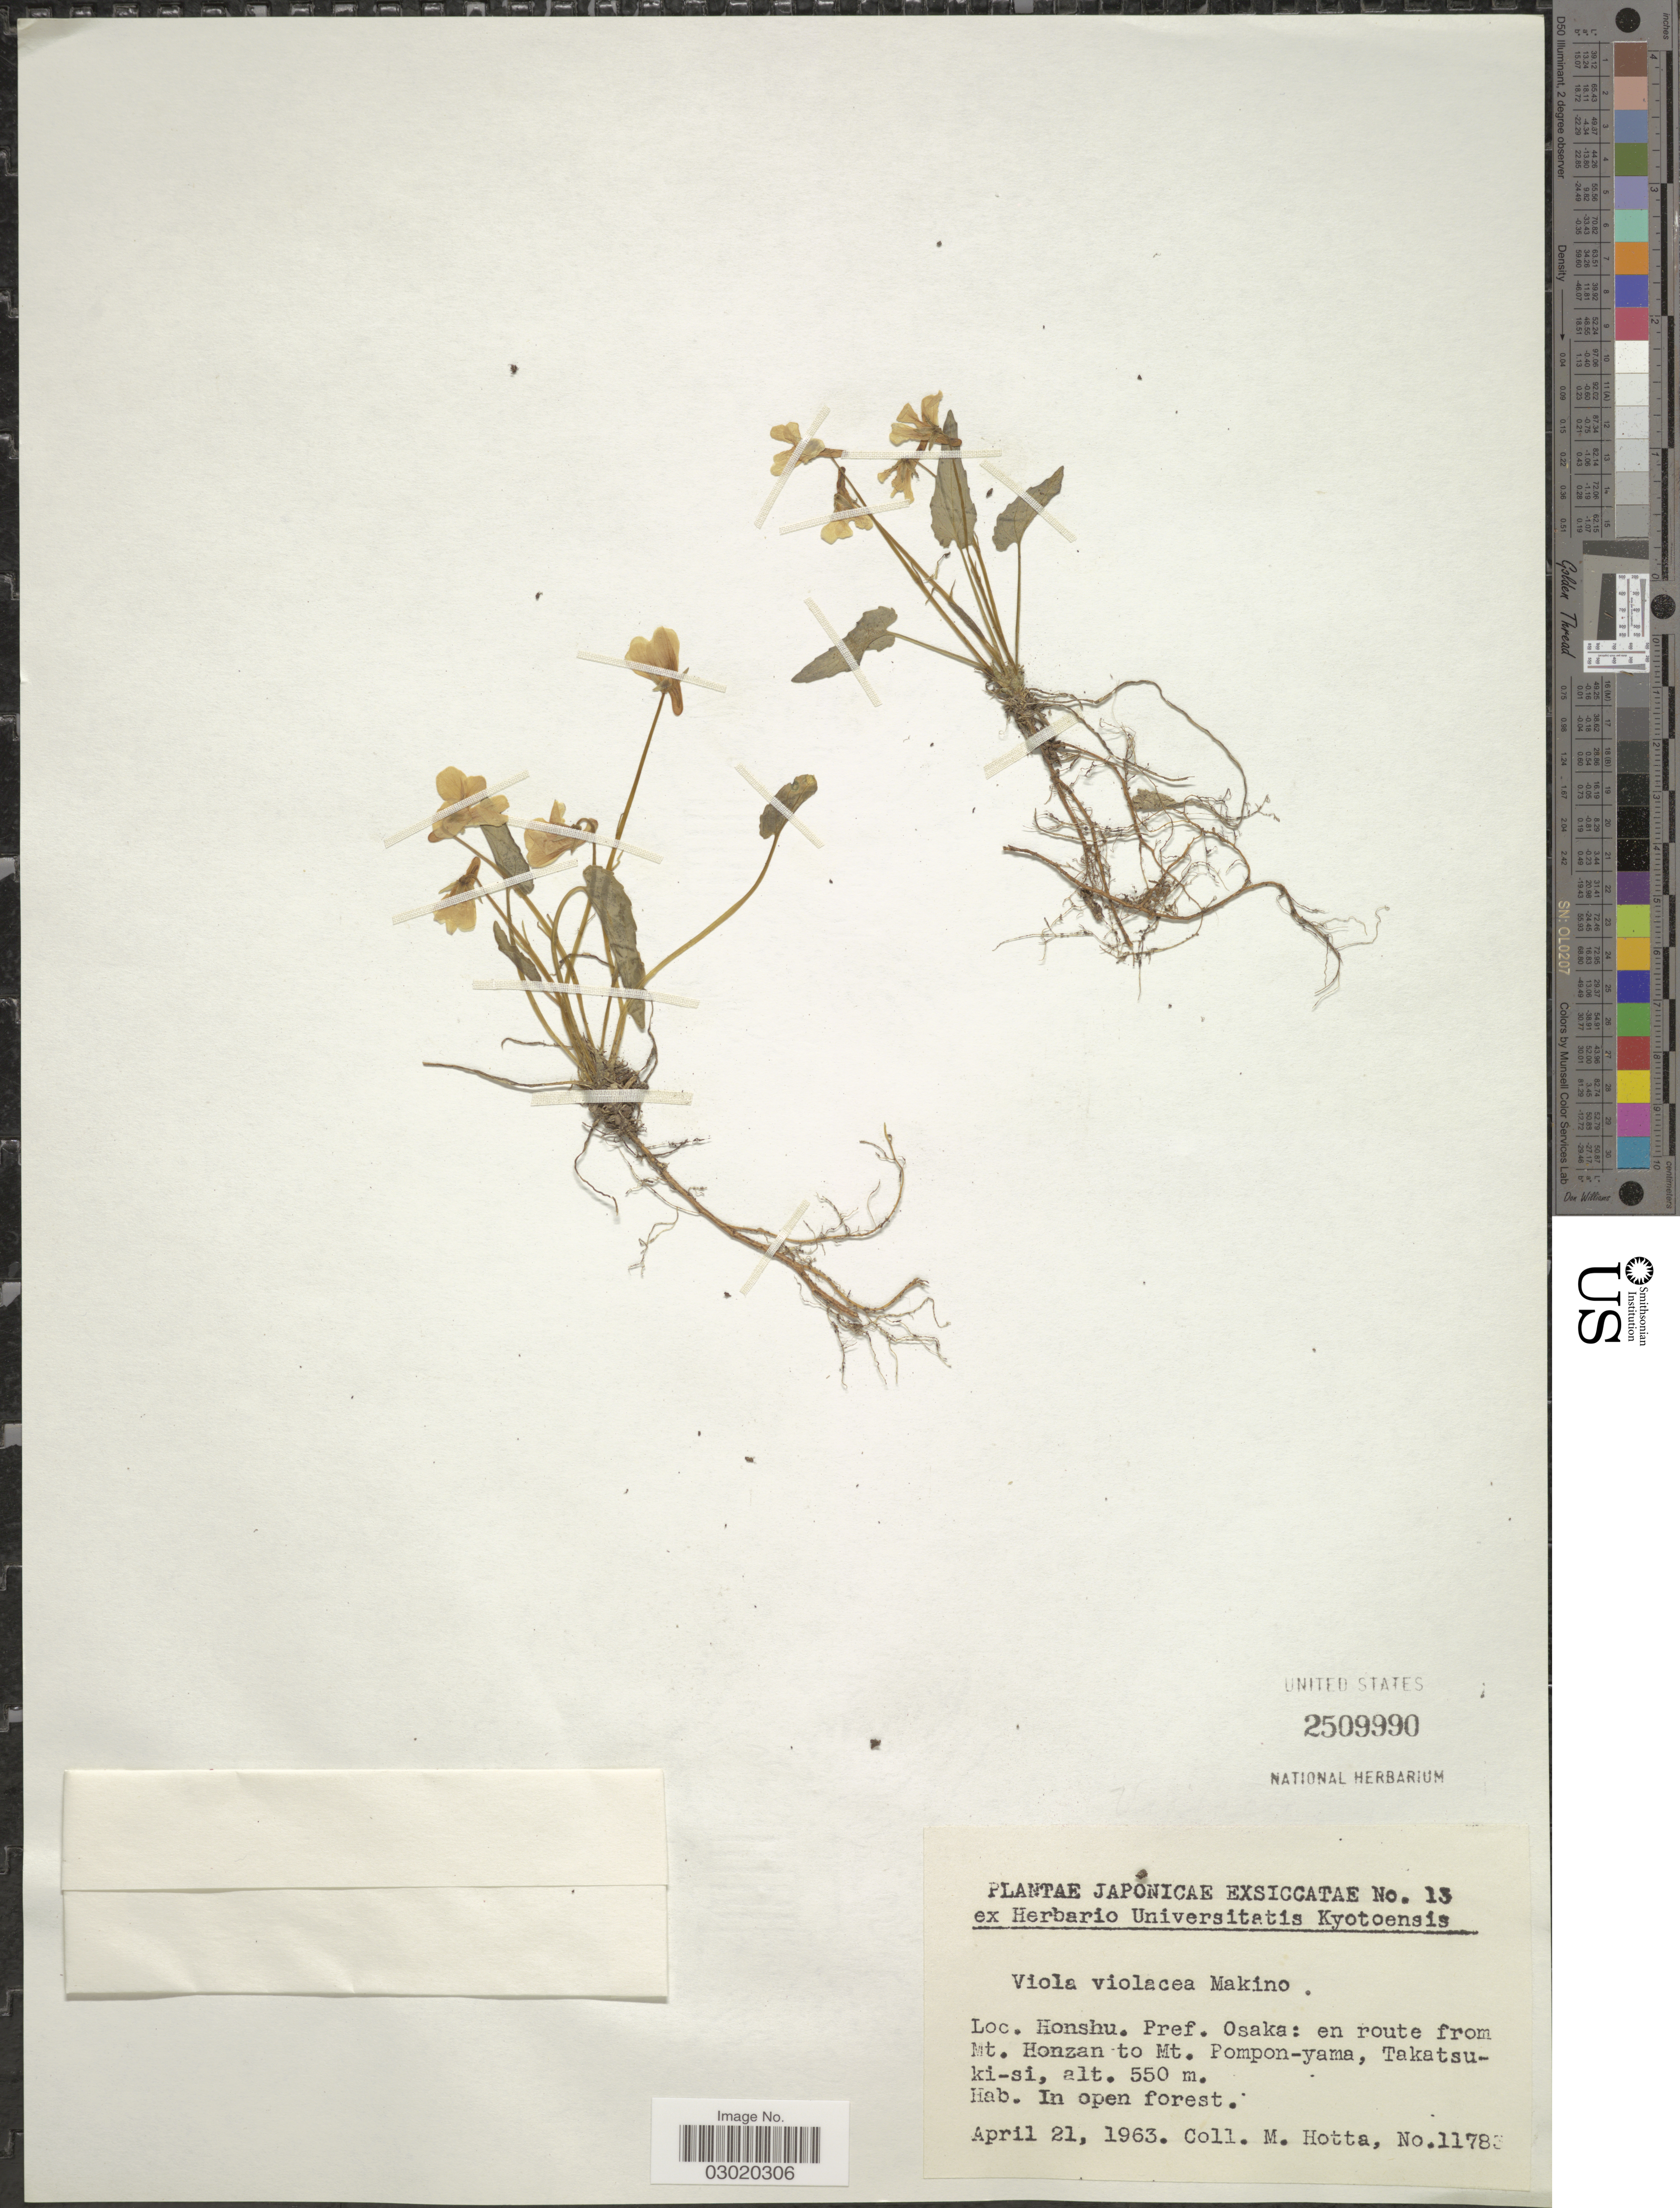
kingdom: Plantae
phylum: Tracheophyta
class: Magnoliopsida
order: Malpighiales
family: Violaceae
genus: Viola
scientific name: Viola violacea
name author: Makino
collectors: M. Hotta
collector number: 11783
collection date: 1963-04-21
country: Japan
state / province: Osaka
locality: Honshu. Pref. Osaka: en route from Mt. Honzan to Mt. Pompon-yama, Takatsuki-si.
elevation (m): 550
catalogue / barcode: US 2509990